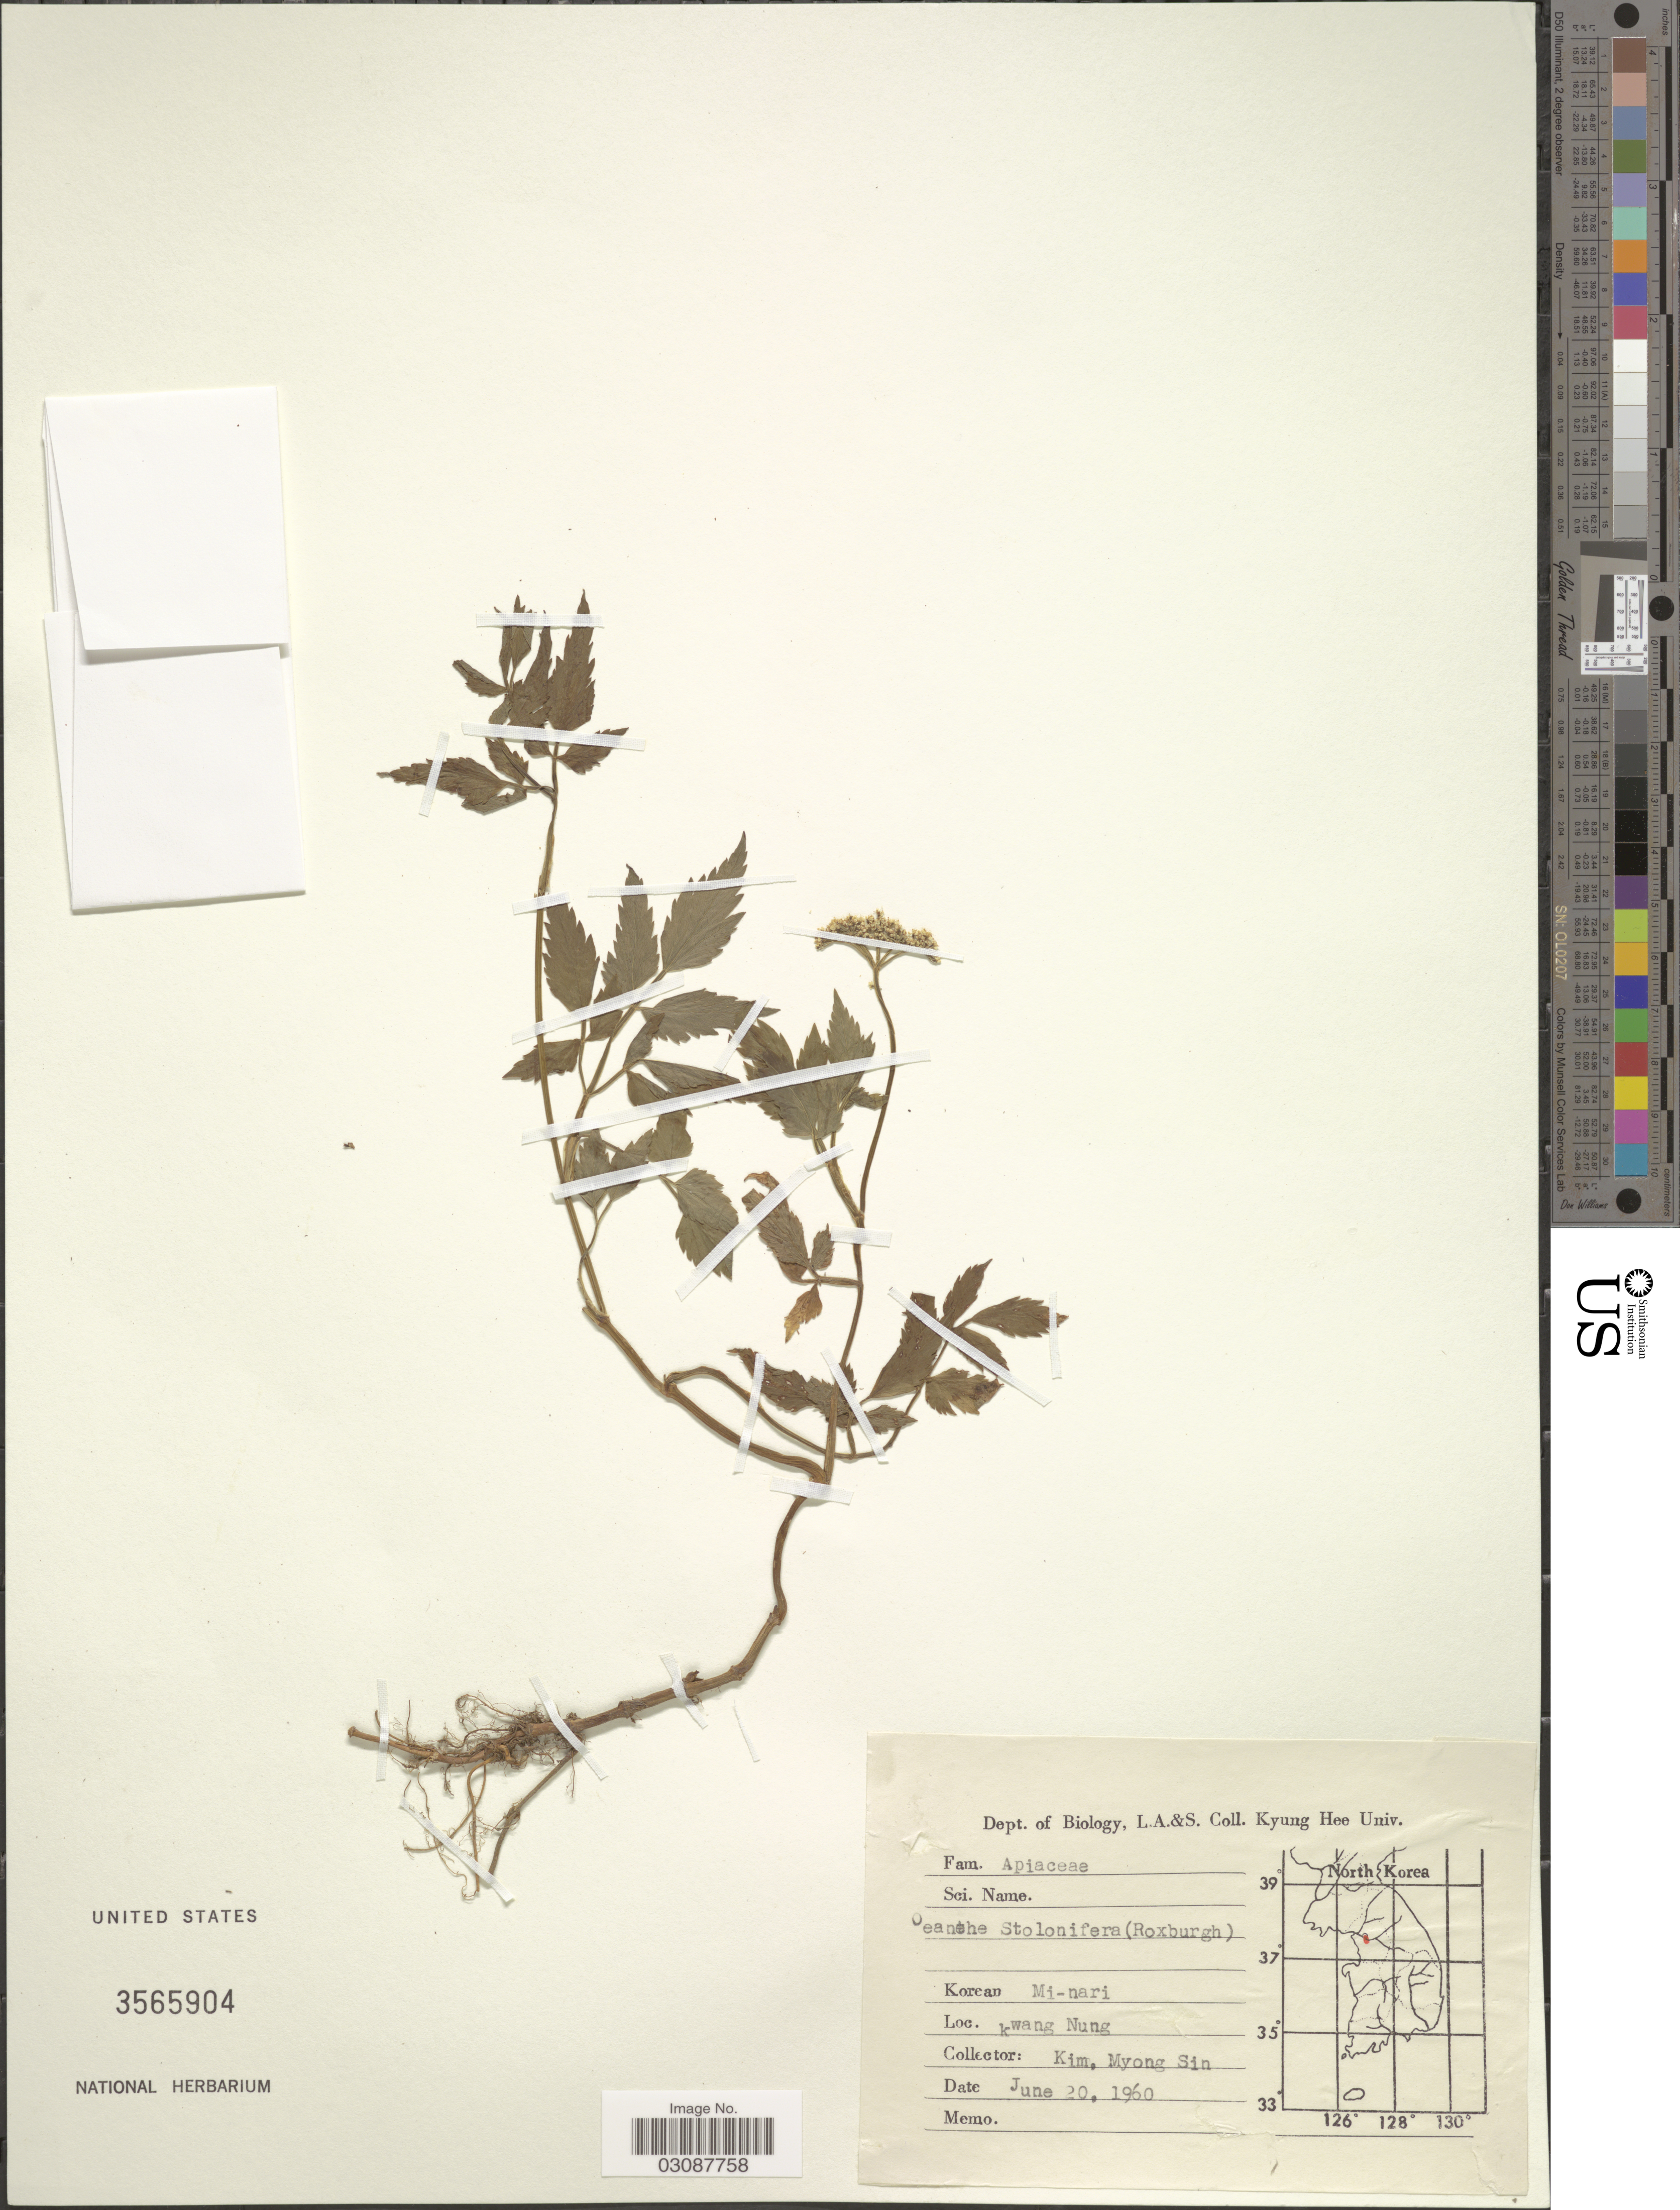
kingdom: Plantae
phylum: Tracheophyta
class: Magnoliopsida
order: Apiales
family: Apiaceae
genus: Oenanthe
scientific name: Oenanthe stolonifera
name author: Wall. ex DC.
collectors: M. S. Kim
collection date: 1960-06-20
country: South Korea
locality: Kwang Nung.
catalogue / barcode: US 3565904